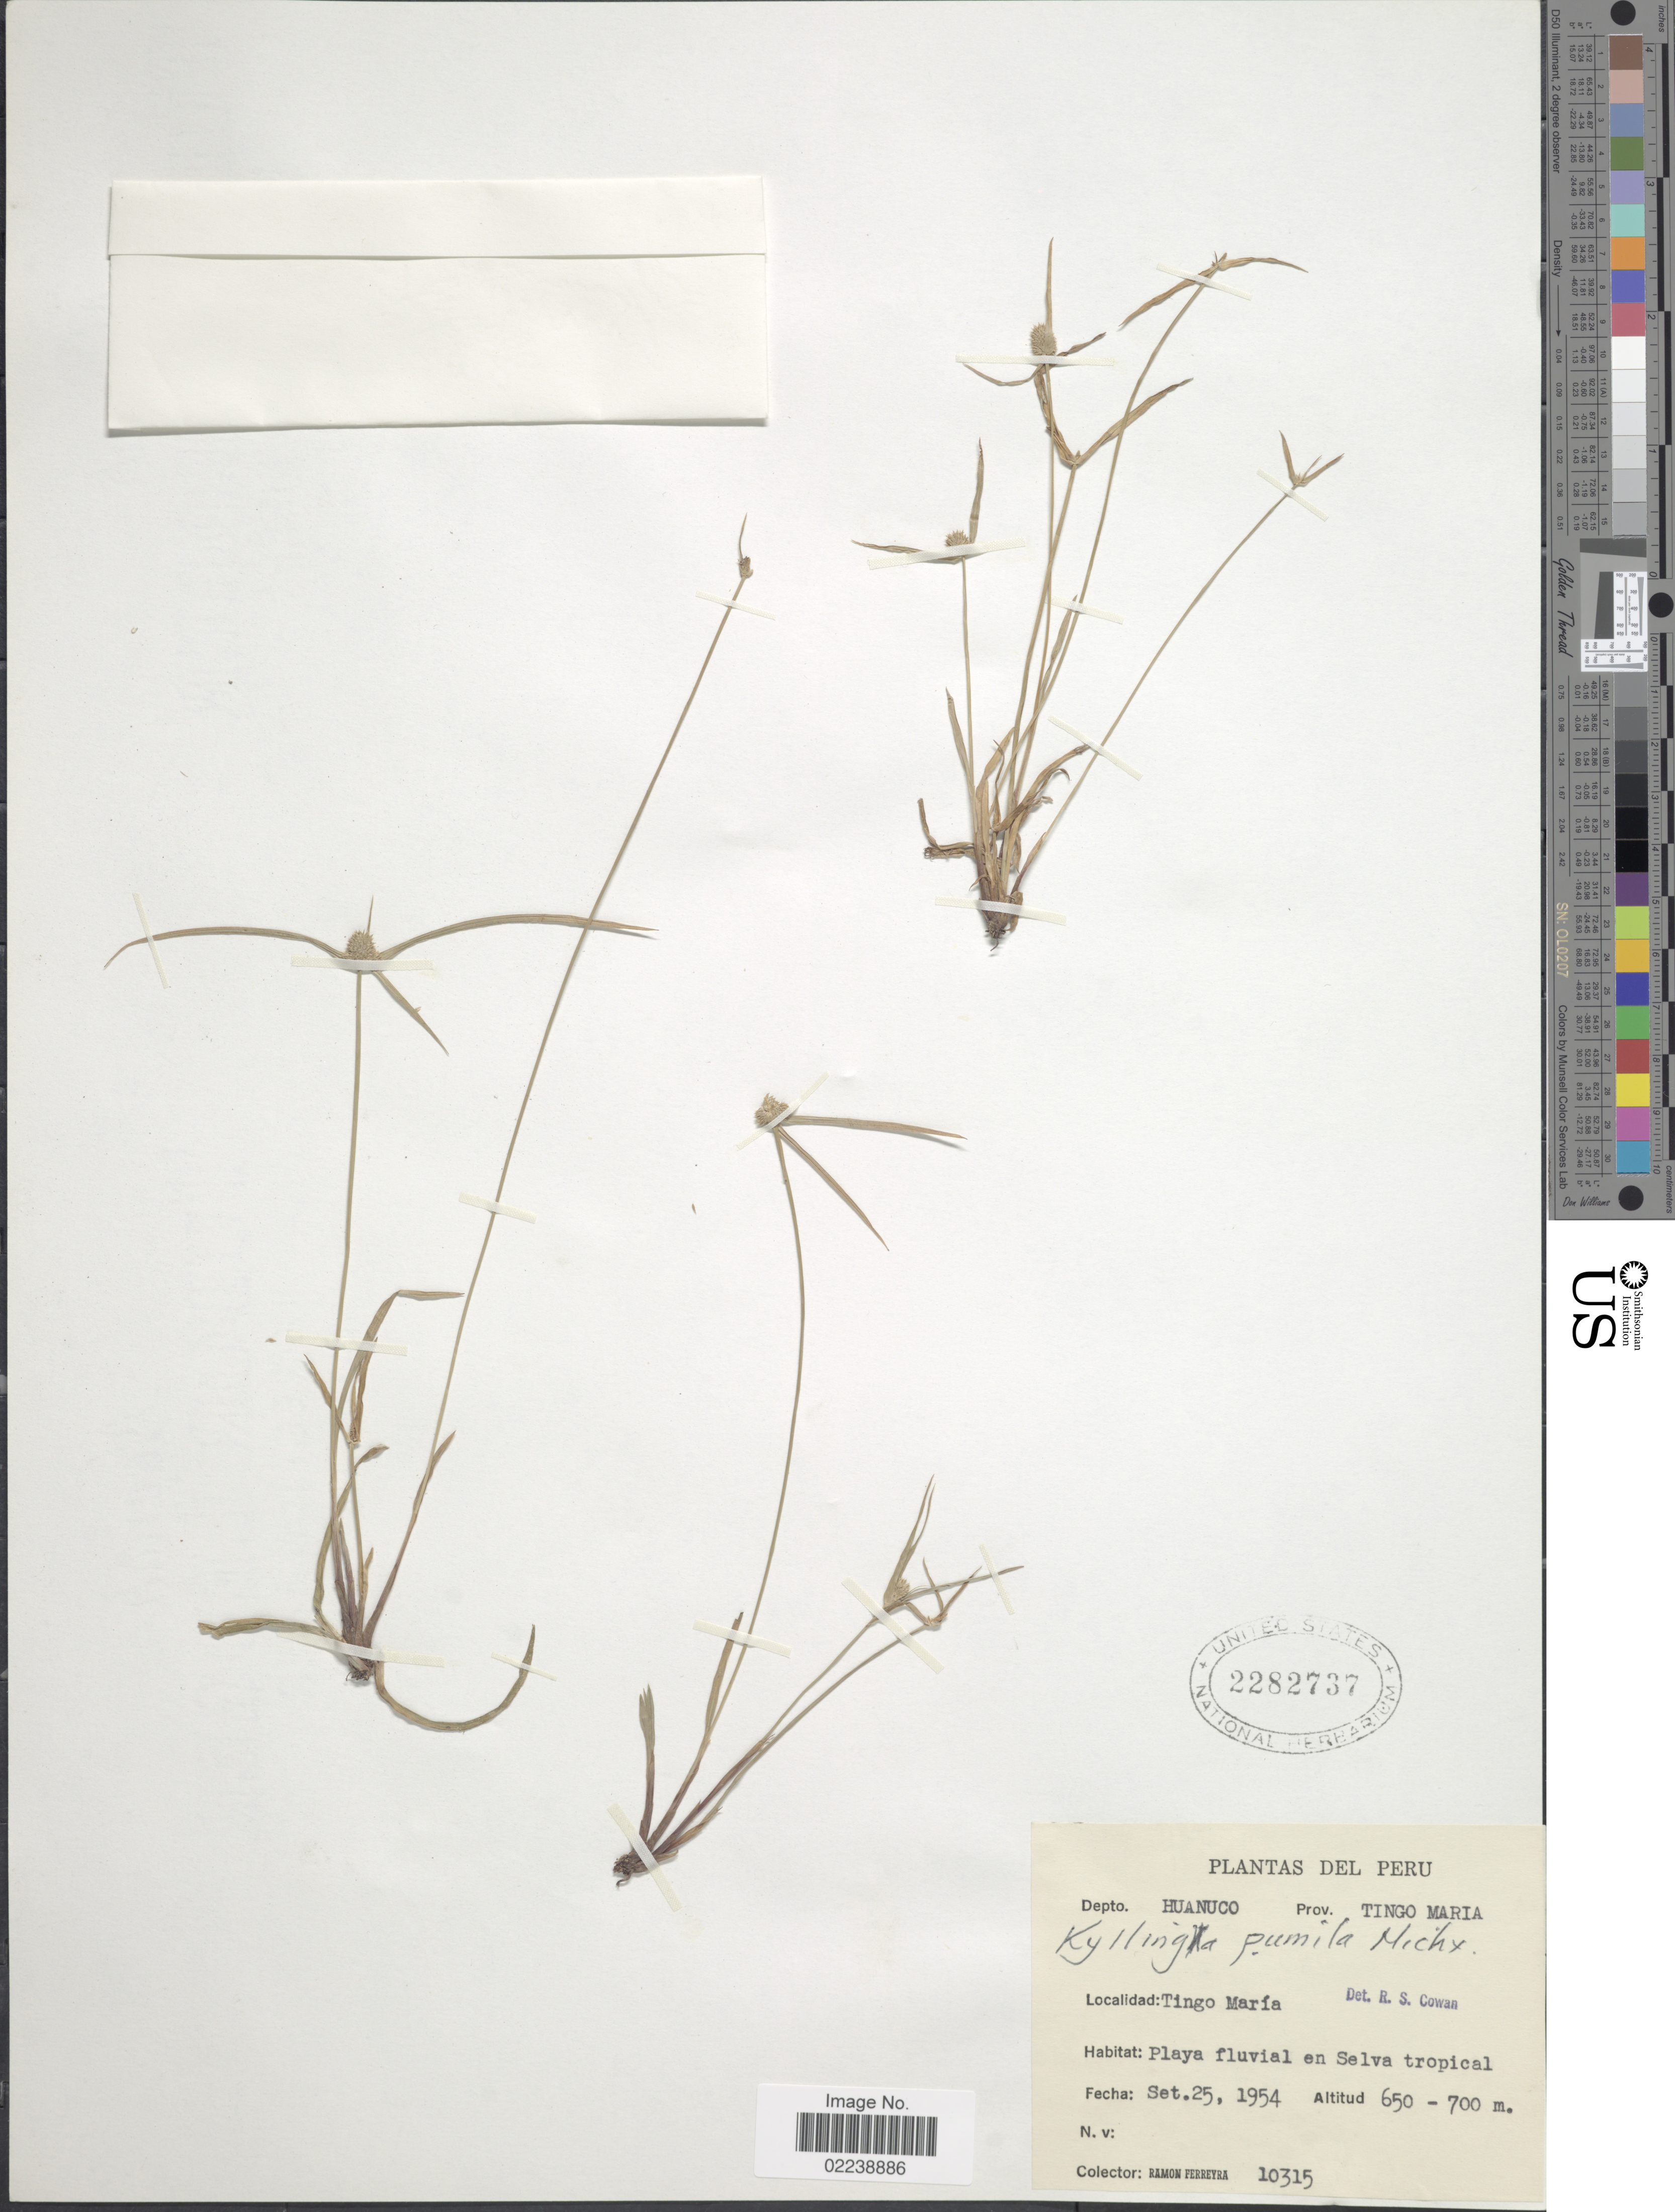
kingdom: Plantae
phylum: Tracheophyta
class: Liliopsida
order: Poales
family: Cyperaceae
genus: Cyperus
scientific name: Cyperus hortensis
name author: (Salzm. ex Steud.) Dorr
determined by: Strong, Mark T., (BOT), Smithsonian Institution - National Museum of Natural History (UNITED STATES)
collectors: R. A. Ferreyra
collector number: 10315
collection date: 1954-09-25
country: Peru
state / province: Huánuco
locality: Prov. Tingo Maria, Tingo Maria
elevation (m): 650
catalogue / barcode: US 2282737